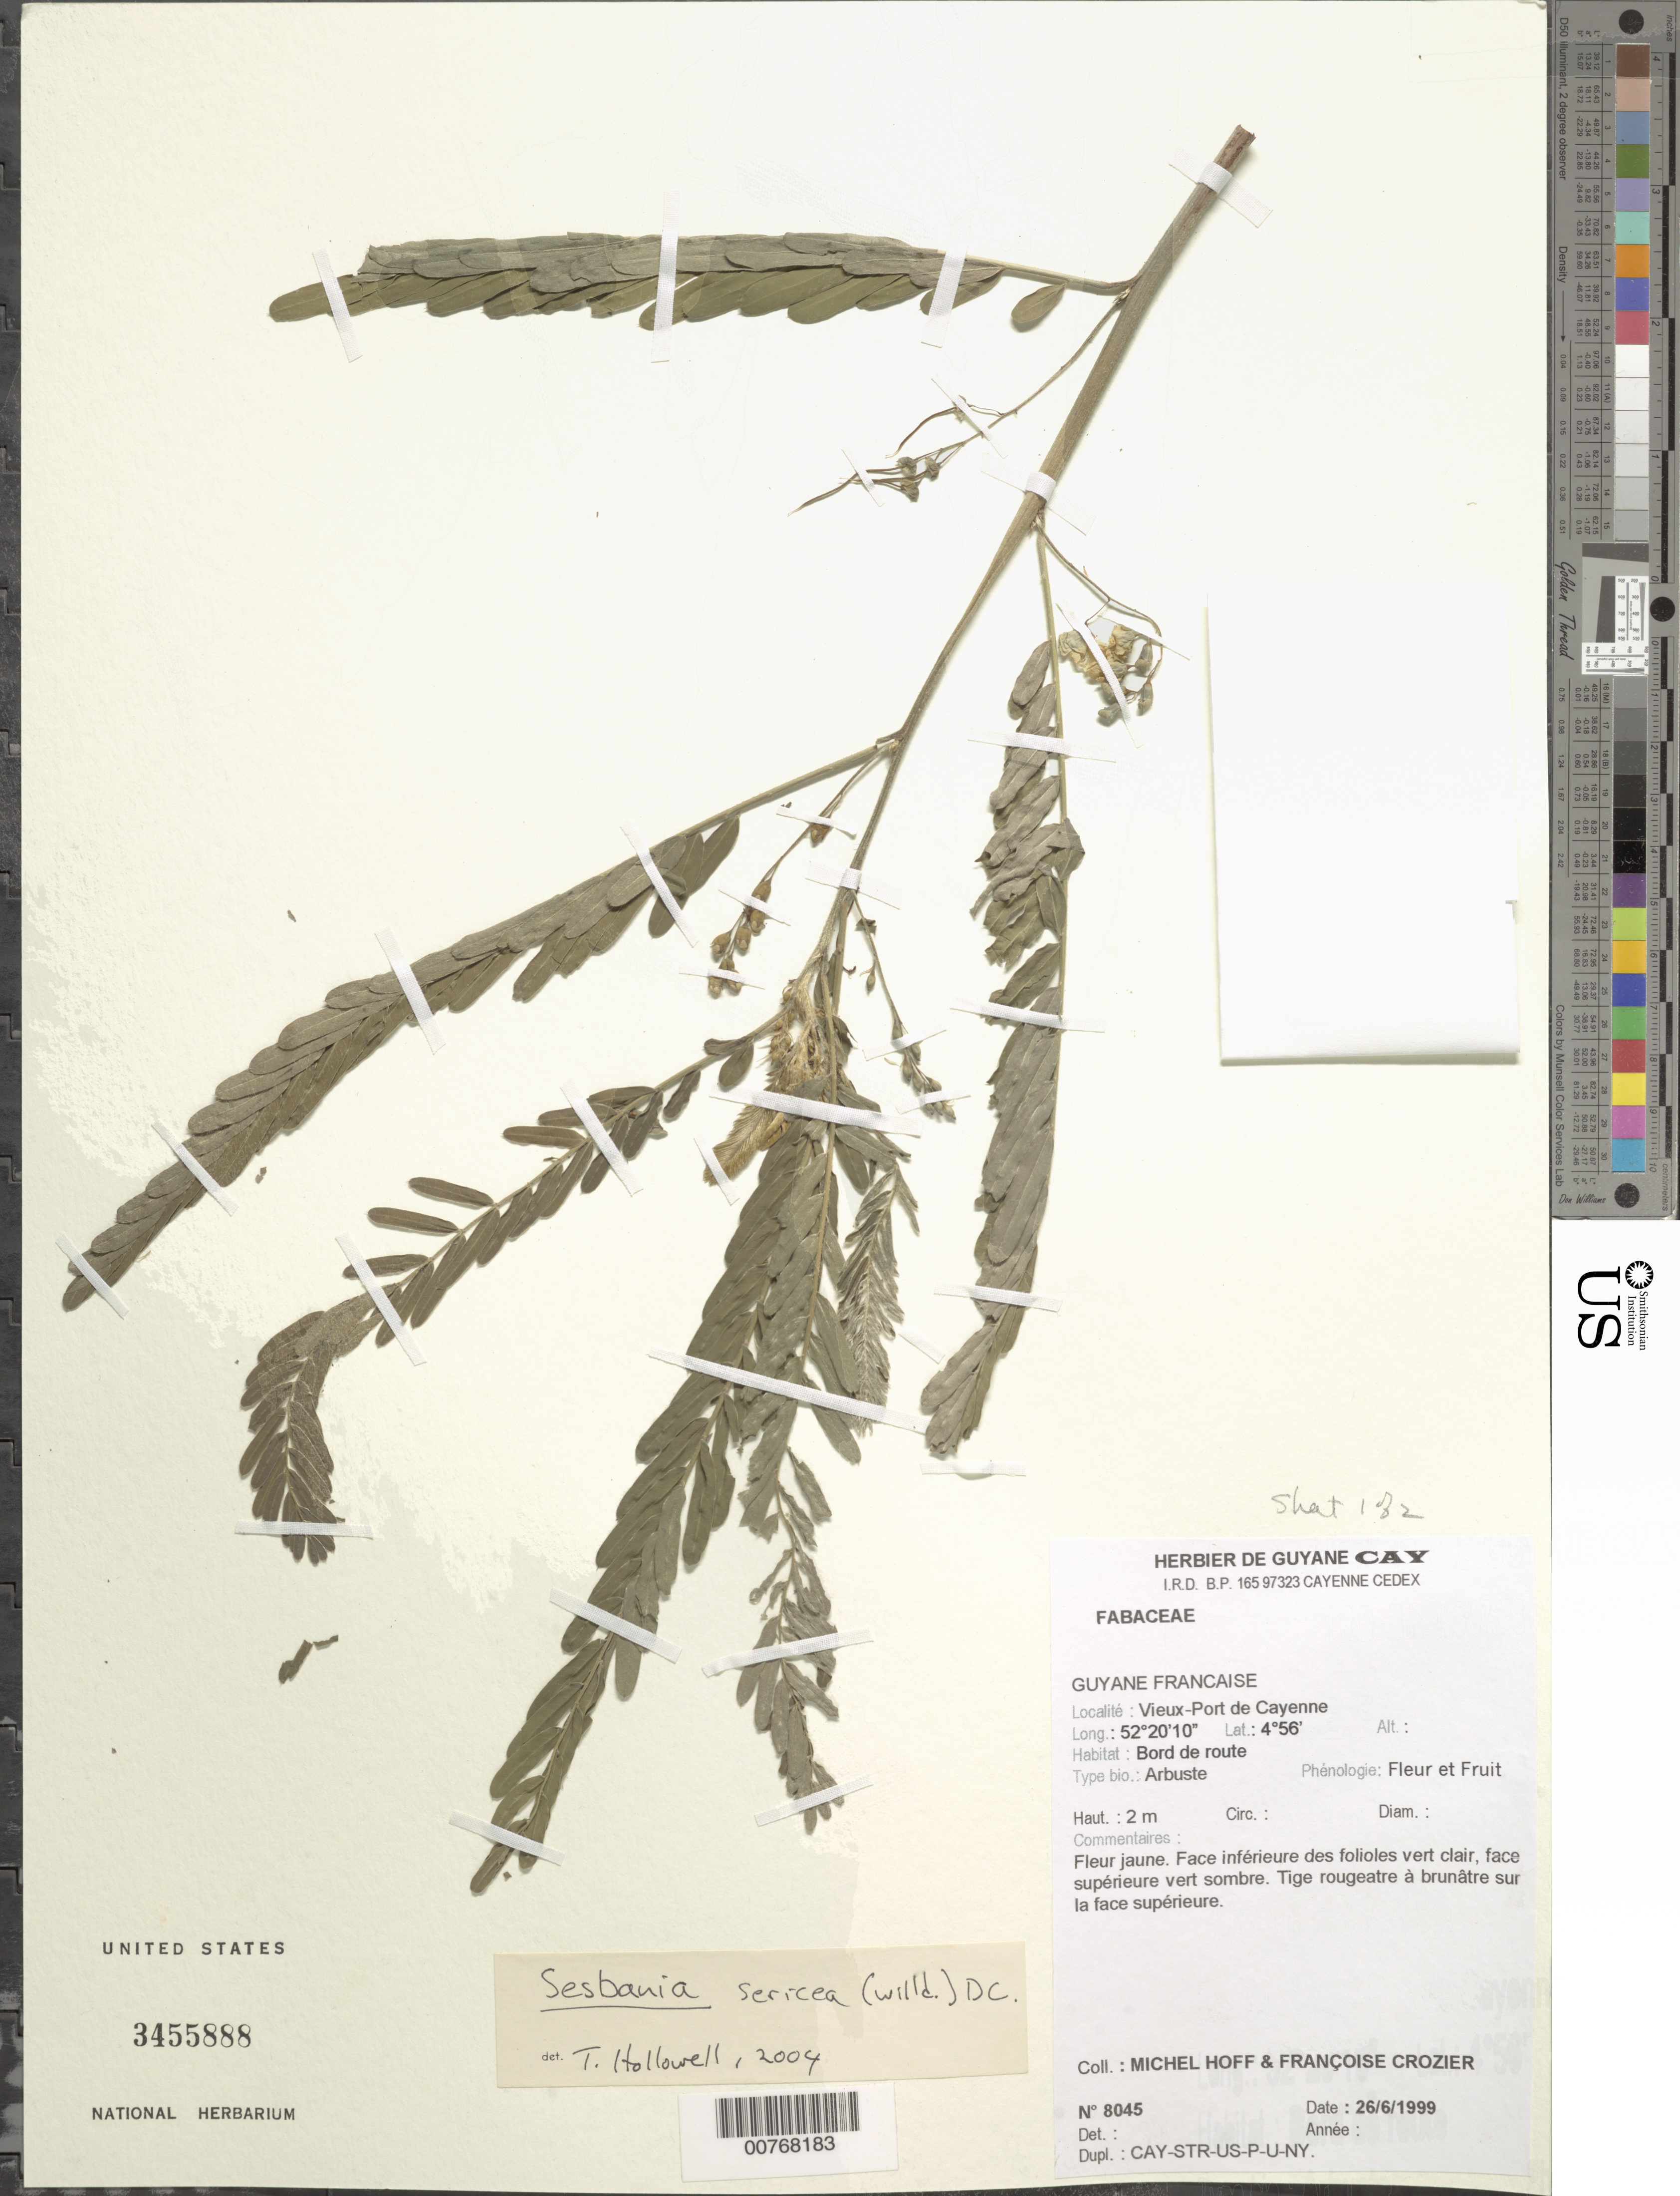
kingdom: Plantae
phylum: Tracheophyta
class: Magnoliopsida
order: Fabales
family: Fabaceae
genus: Sesbania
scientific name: Sesbania sericea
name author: (Willd.) Link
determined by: Hollowell, T. H., (BOT), Smithsonian Institution - National Museum of Natural History (UNITED STATES)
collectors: M. Hoff & F. Crozier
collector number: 8045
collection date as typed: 26-Jun-99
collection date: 1999-06-26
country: French Guiana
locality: Vieux-Port de Cayenne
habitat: Bord de route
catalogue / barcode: US 3455888